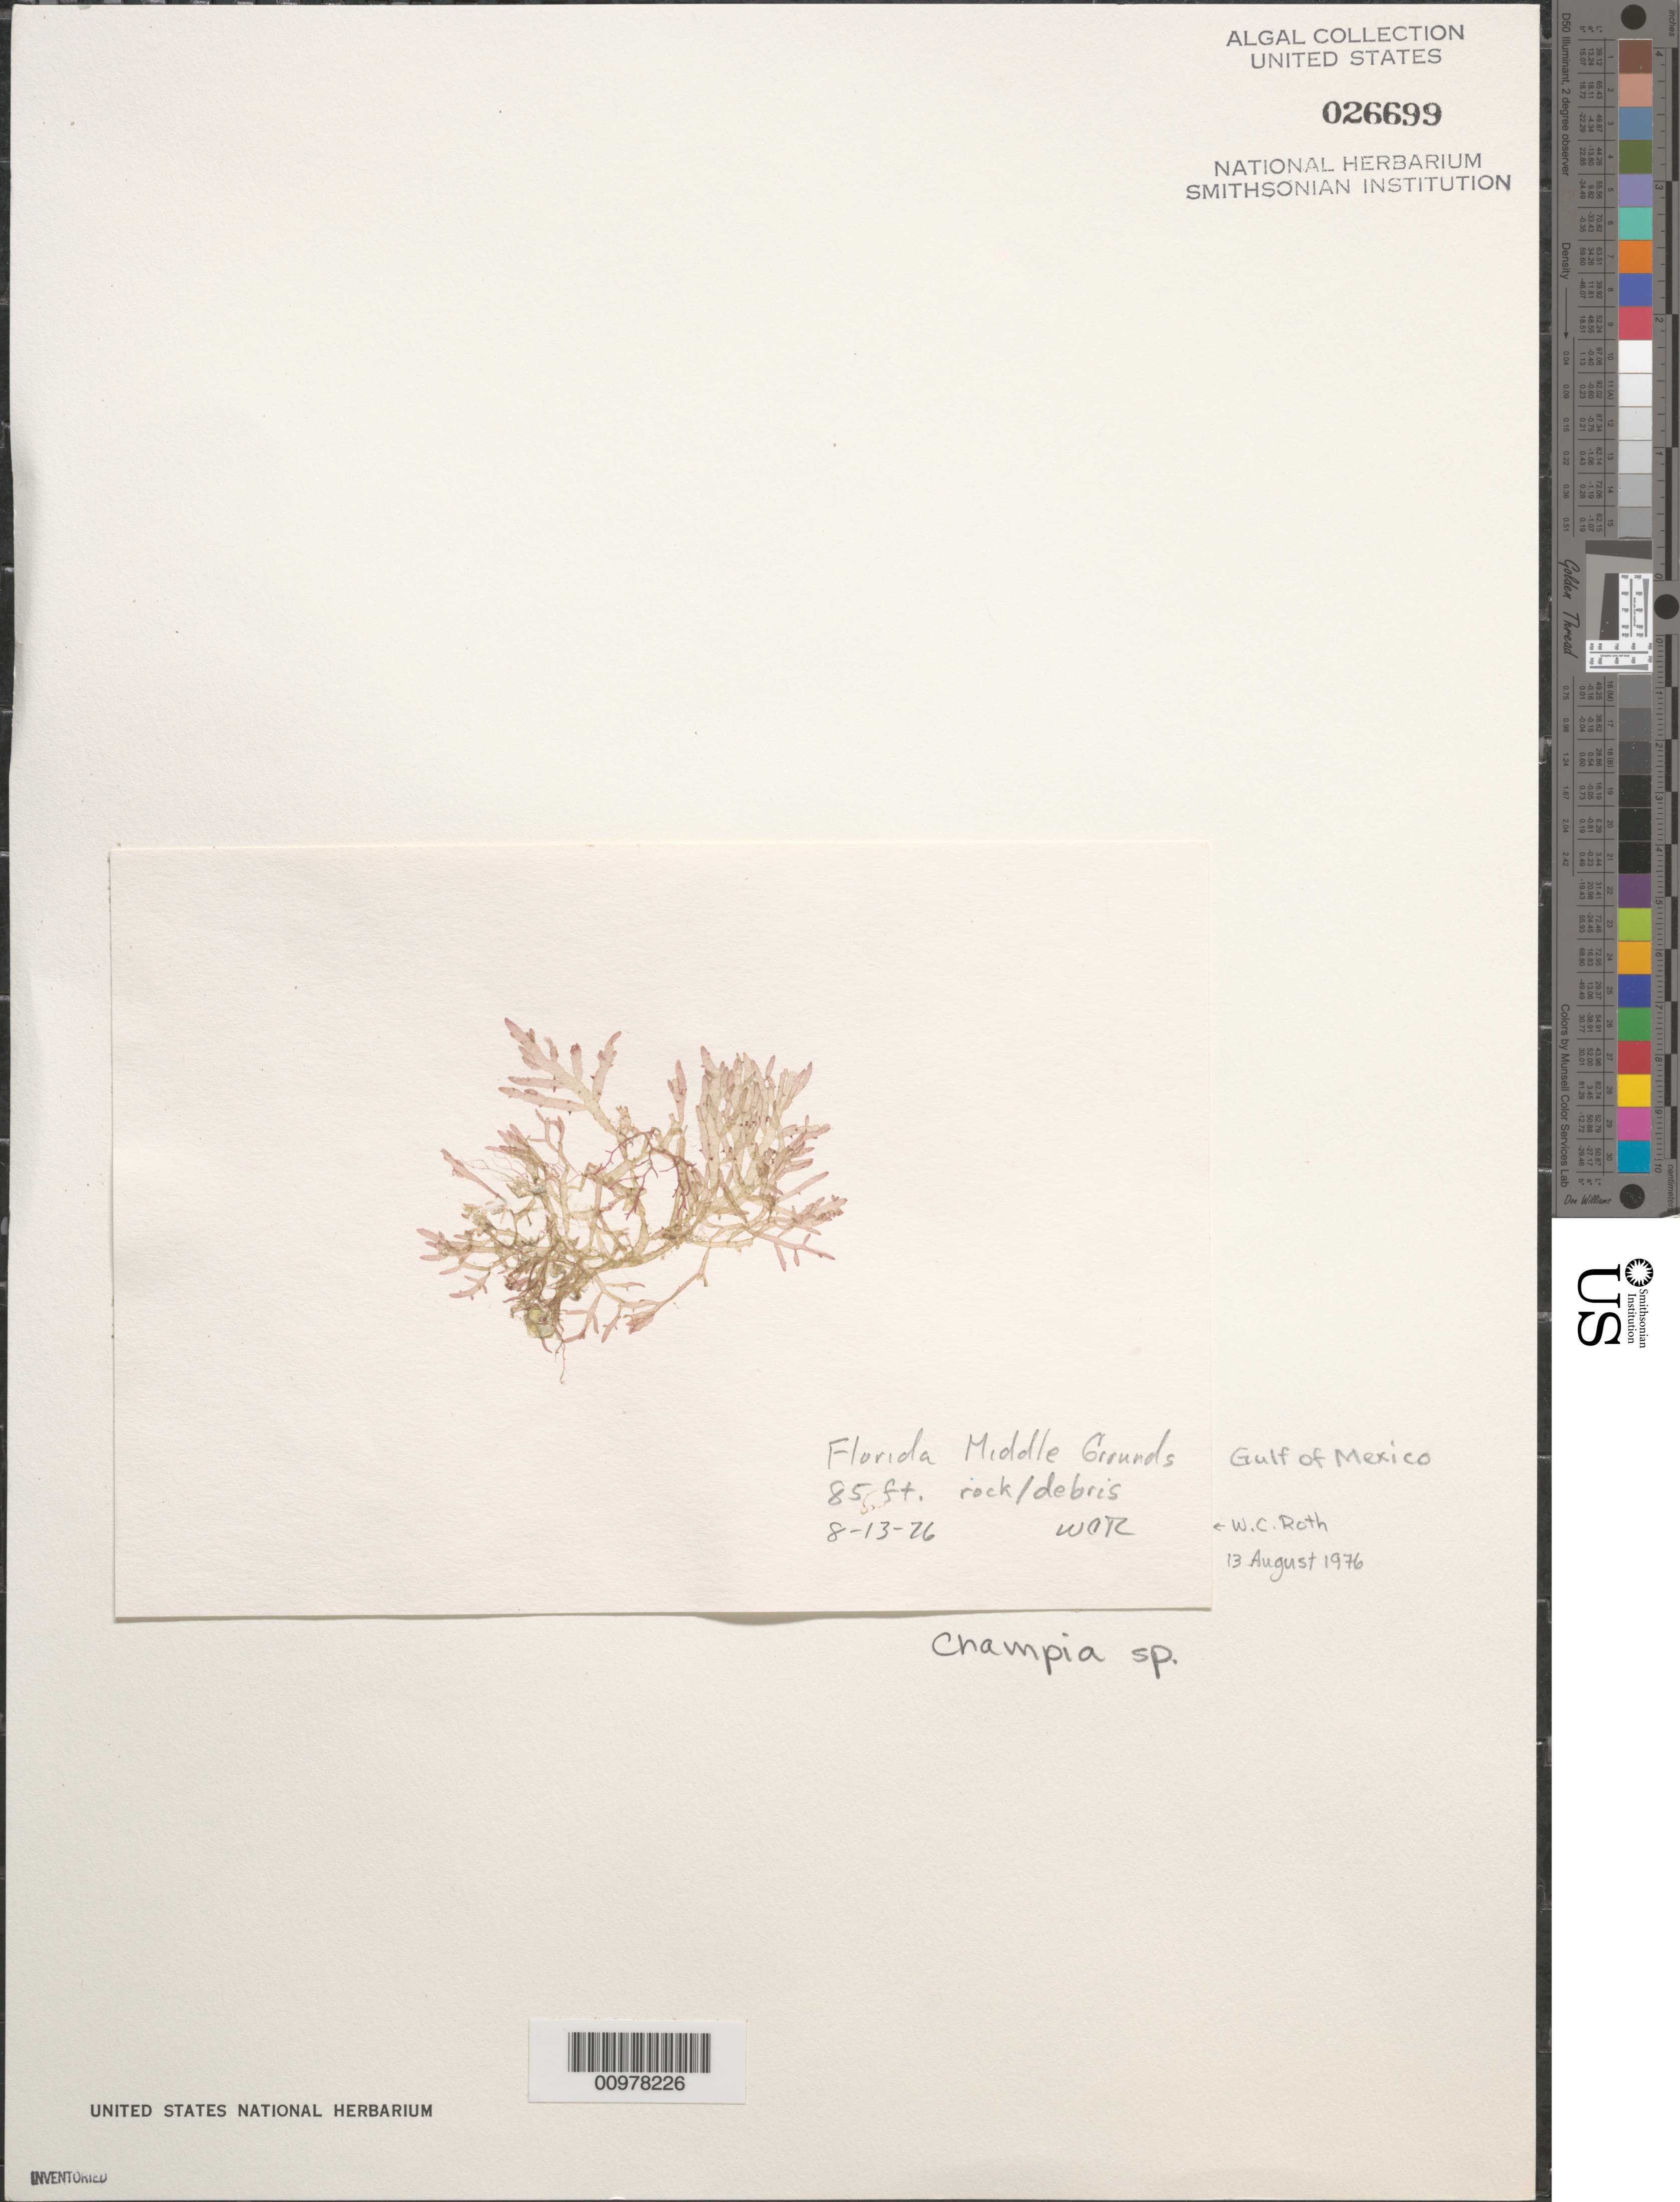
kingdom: Plantae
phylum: Rhodophyta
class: Florideophyceae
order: Rhodymeniales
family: Champiaceae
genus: Champia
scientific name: Champia sp.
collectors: W. C. Roth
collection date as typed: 13 Aug 1976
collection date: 1976-08-13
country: United States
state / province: Florida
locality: Florida Middle Grounds, Gulf of Mexico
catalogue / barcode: US 26699